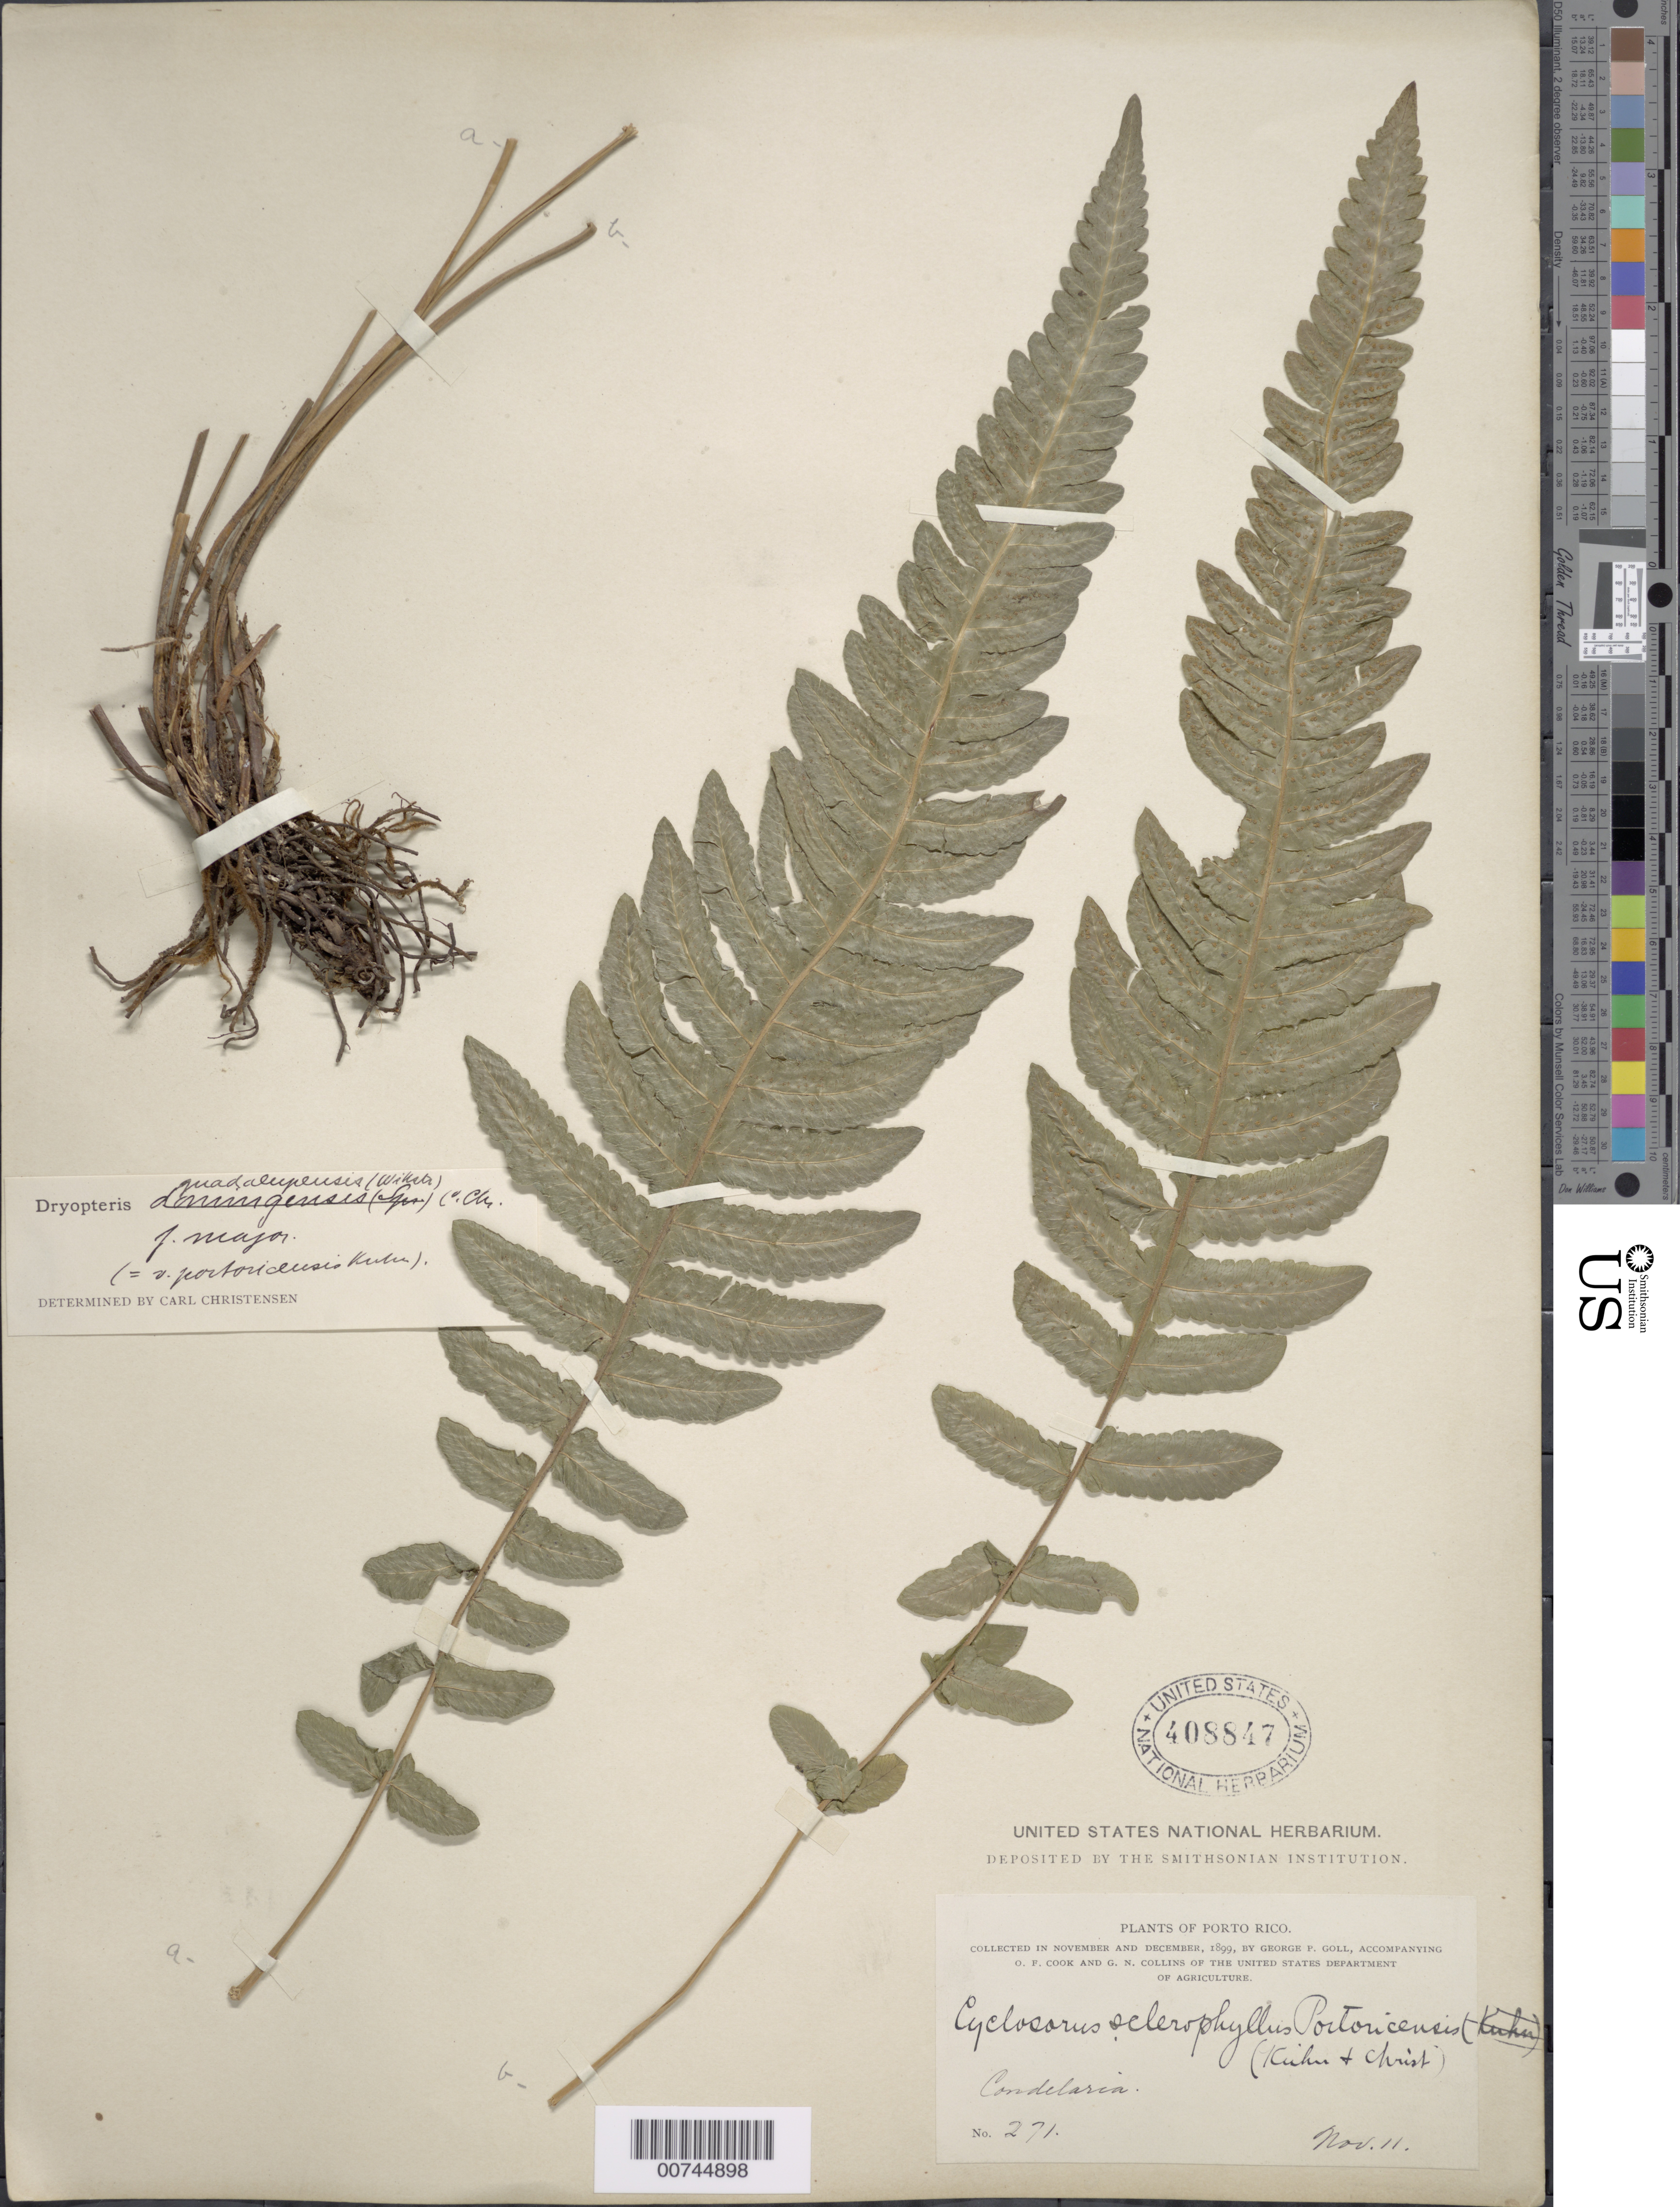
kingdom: Plantae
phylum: Tracheophyta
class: Polypodiopsida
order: Polypodiales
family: Thelypteridaceae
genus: Goniopteris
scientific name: Goniopteris guadelupensis (Wikstr.) comb. nov., ined 2015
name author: (Wikstr.)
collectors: G. Goll, O. F. Cook & G. N. Collins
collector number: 271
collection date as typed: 11 Nov 1899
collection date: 1899-11-11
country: Puerto Rico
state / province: Toa Baja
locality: Candelaria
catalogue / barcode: US 408847